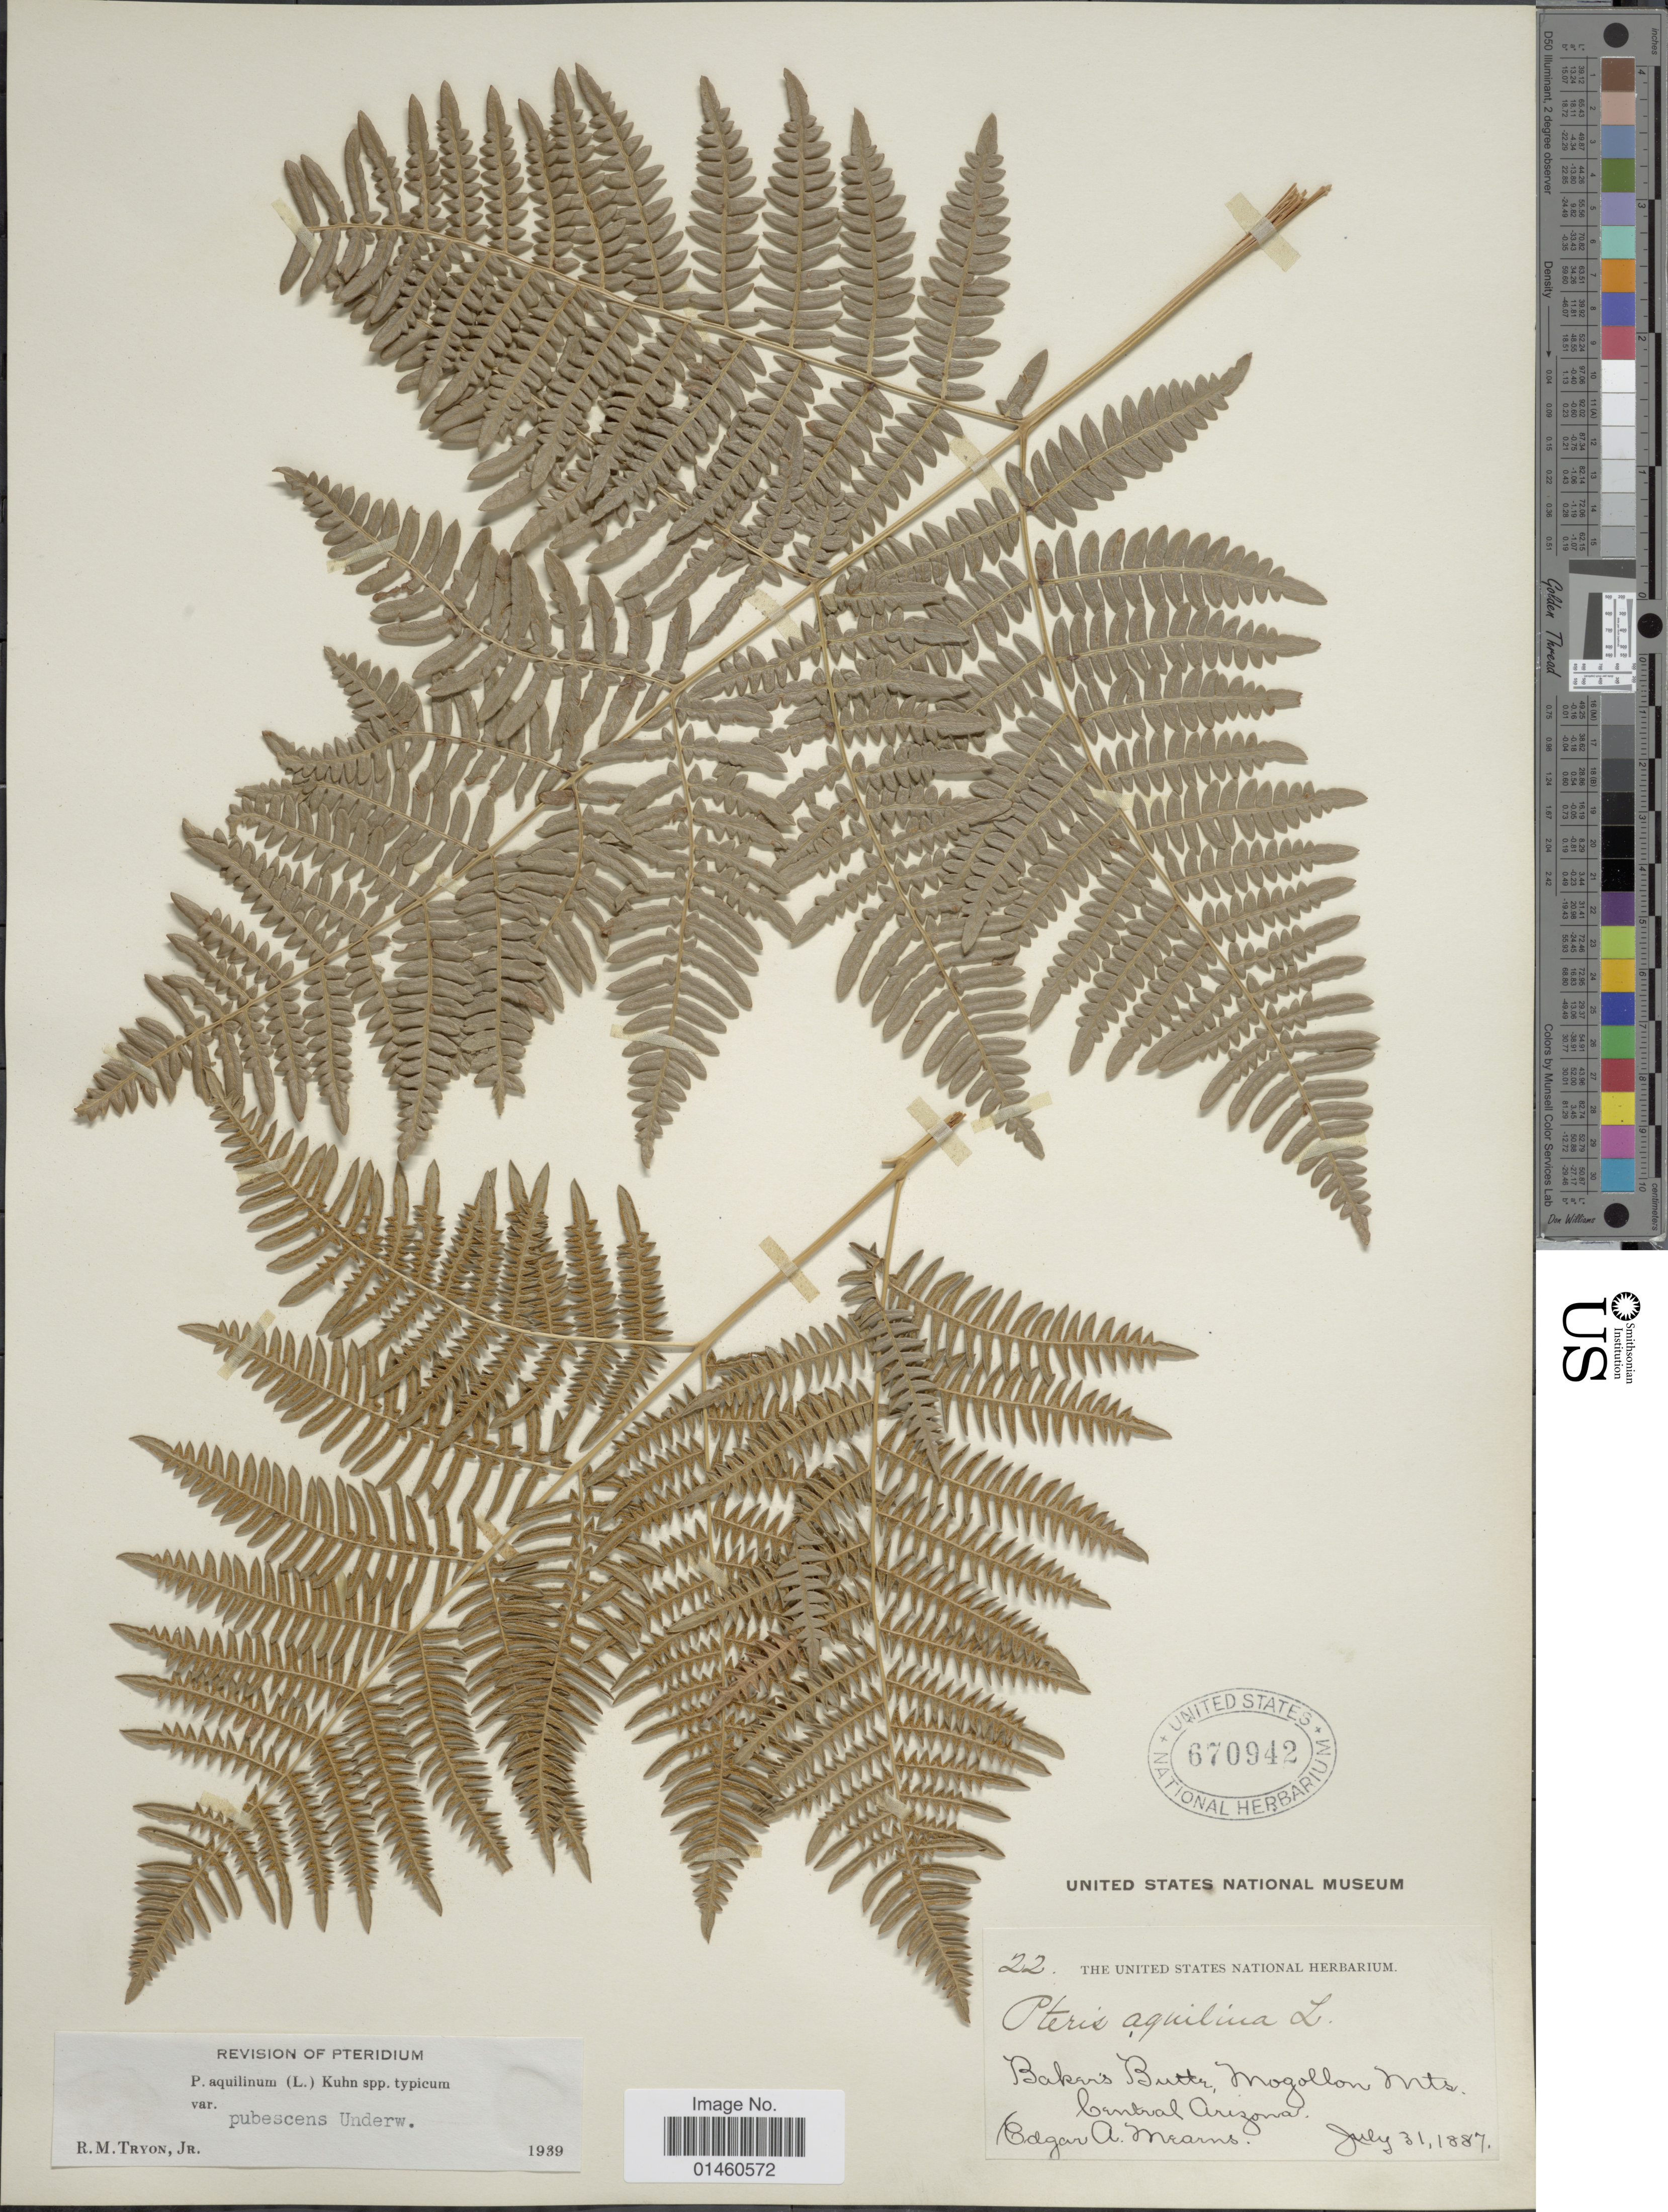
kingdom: Plantae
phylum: Tracheophyta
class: Polypodiopsida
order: Polypodiales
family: Dennstaedtiaceae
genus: Pteridium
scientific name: Pteridium pubescens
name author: (Underw.) Christenh.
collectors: E. A. Mearns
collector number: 22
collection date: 1887-07-31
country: United States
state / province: Arizona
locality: Baker's Butte, Mogollon Mts., Central Arizona.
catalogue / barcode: US 670942